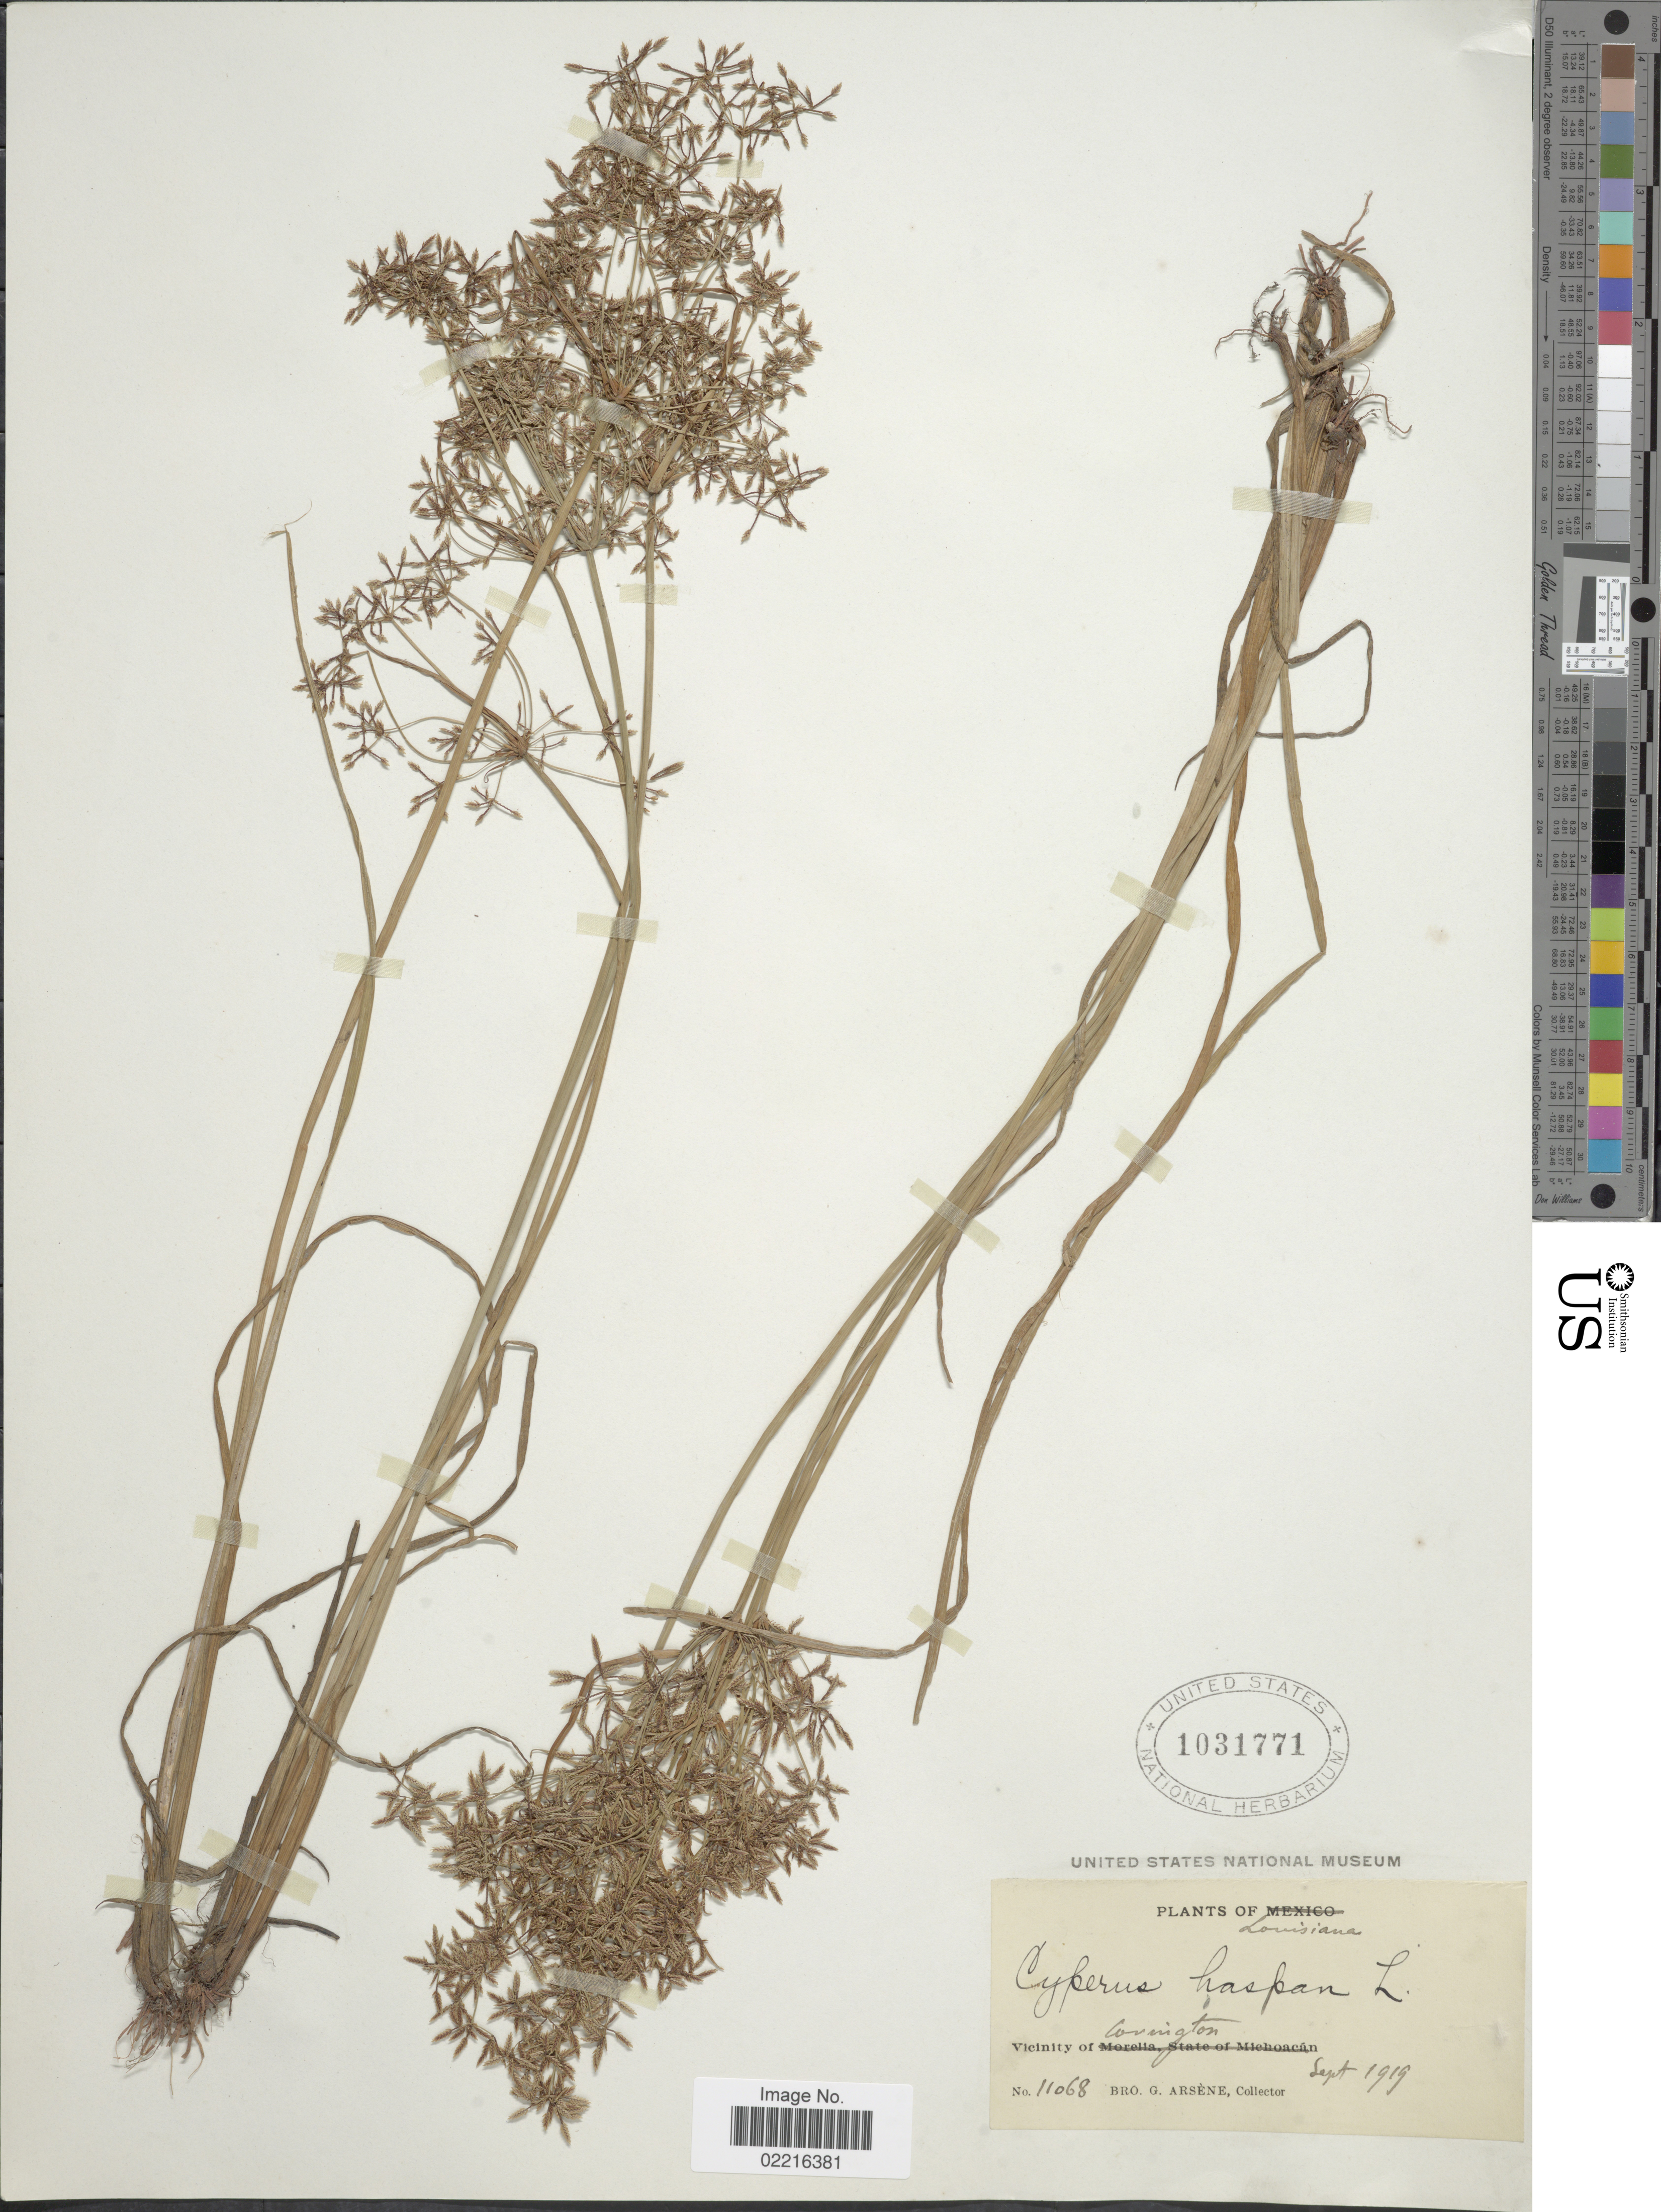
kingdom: Plantae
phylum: Tracheophyta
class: Liliopsida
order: Poales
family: Cyperaceae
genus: Cyperus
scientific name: Cyperus haspan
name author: L.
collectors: Bro. G. Arsène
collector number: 11068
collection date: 1919-09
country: United States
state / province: Louisiana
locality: Vicinity of Covington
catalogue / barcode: US 1031771